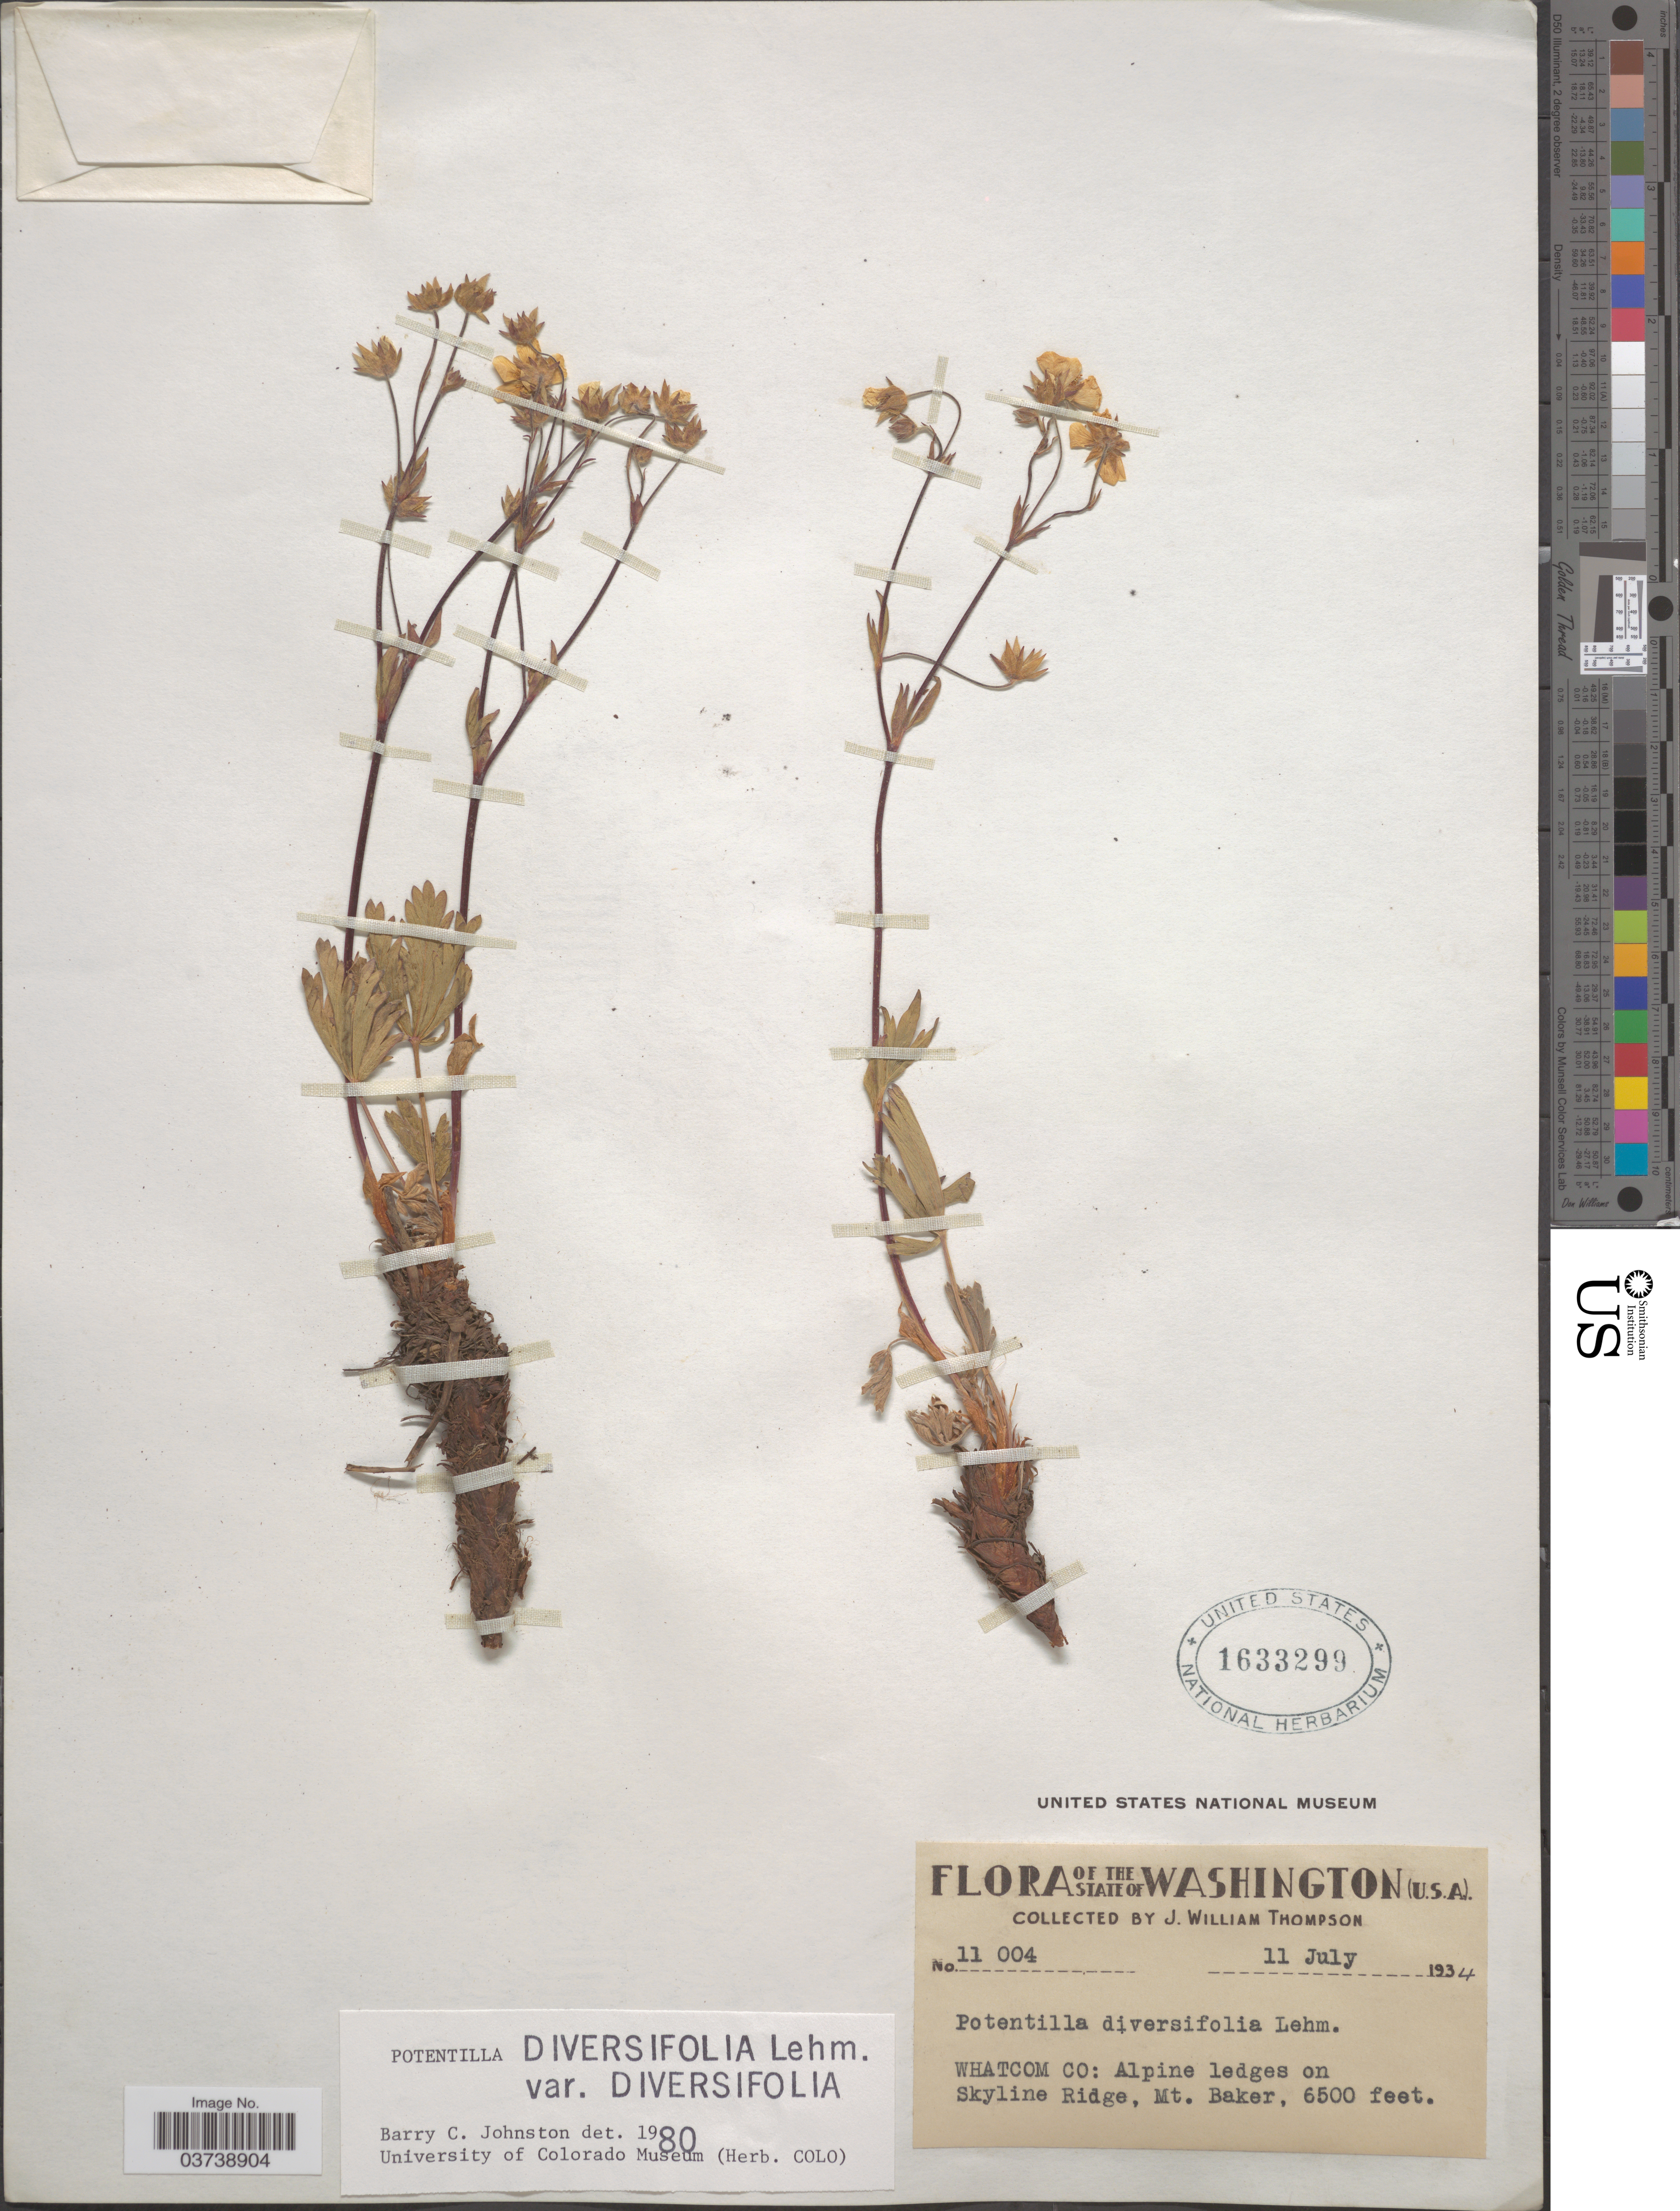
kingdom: Plantae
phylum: Tracheophyta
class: Magnoliopsida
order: Rosales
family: Rosaceae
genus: Potentilla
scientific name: Potentilla diversifolia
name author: Lehm.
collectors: J. W. Thompson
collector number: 11004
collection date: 1934-07-11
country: United States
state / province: Washington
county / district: Whitman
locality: Whatcom Co: Alpine ledges on Skyline Ridge, Mt. Baker.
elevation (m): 1981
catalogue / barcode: US 1633299